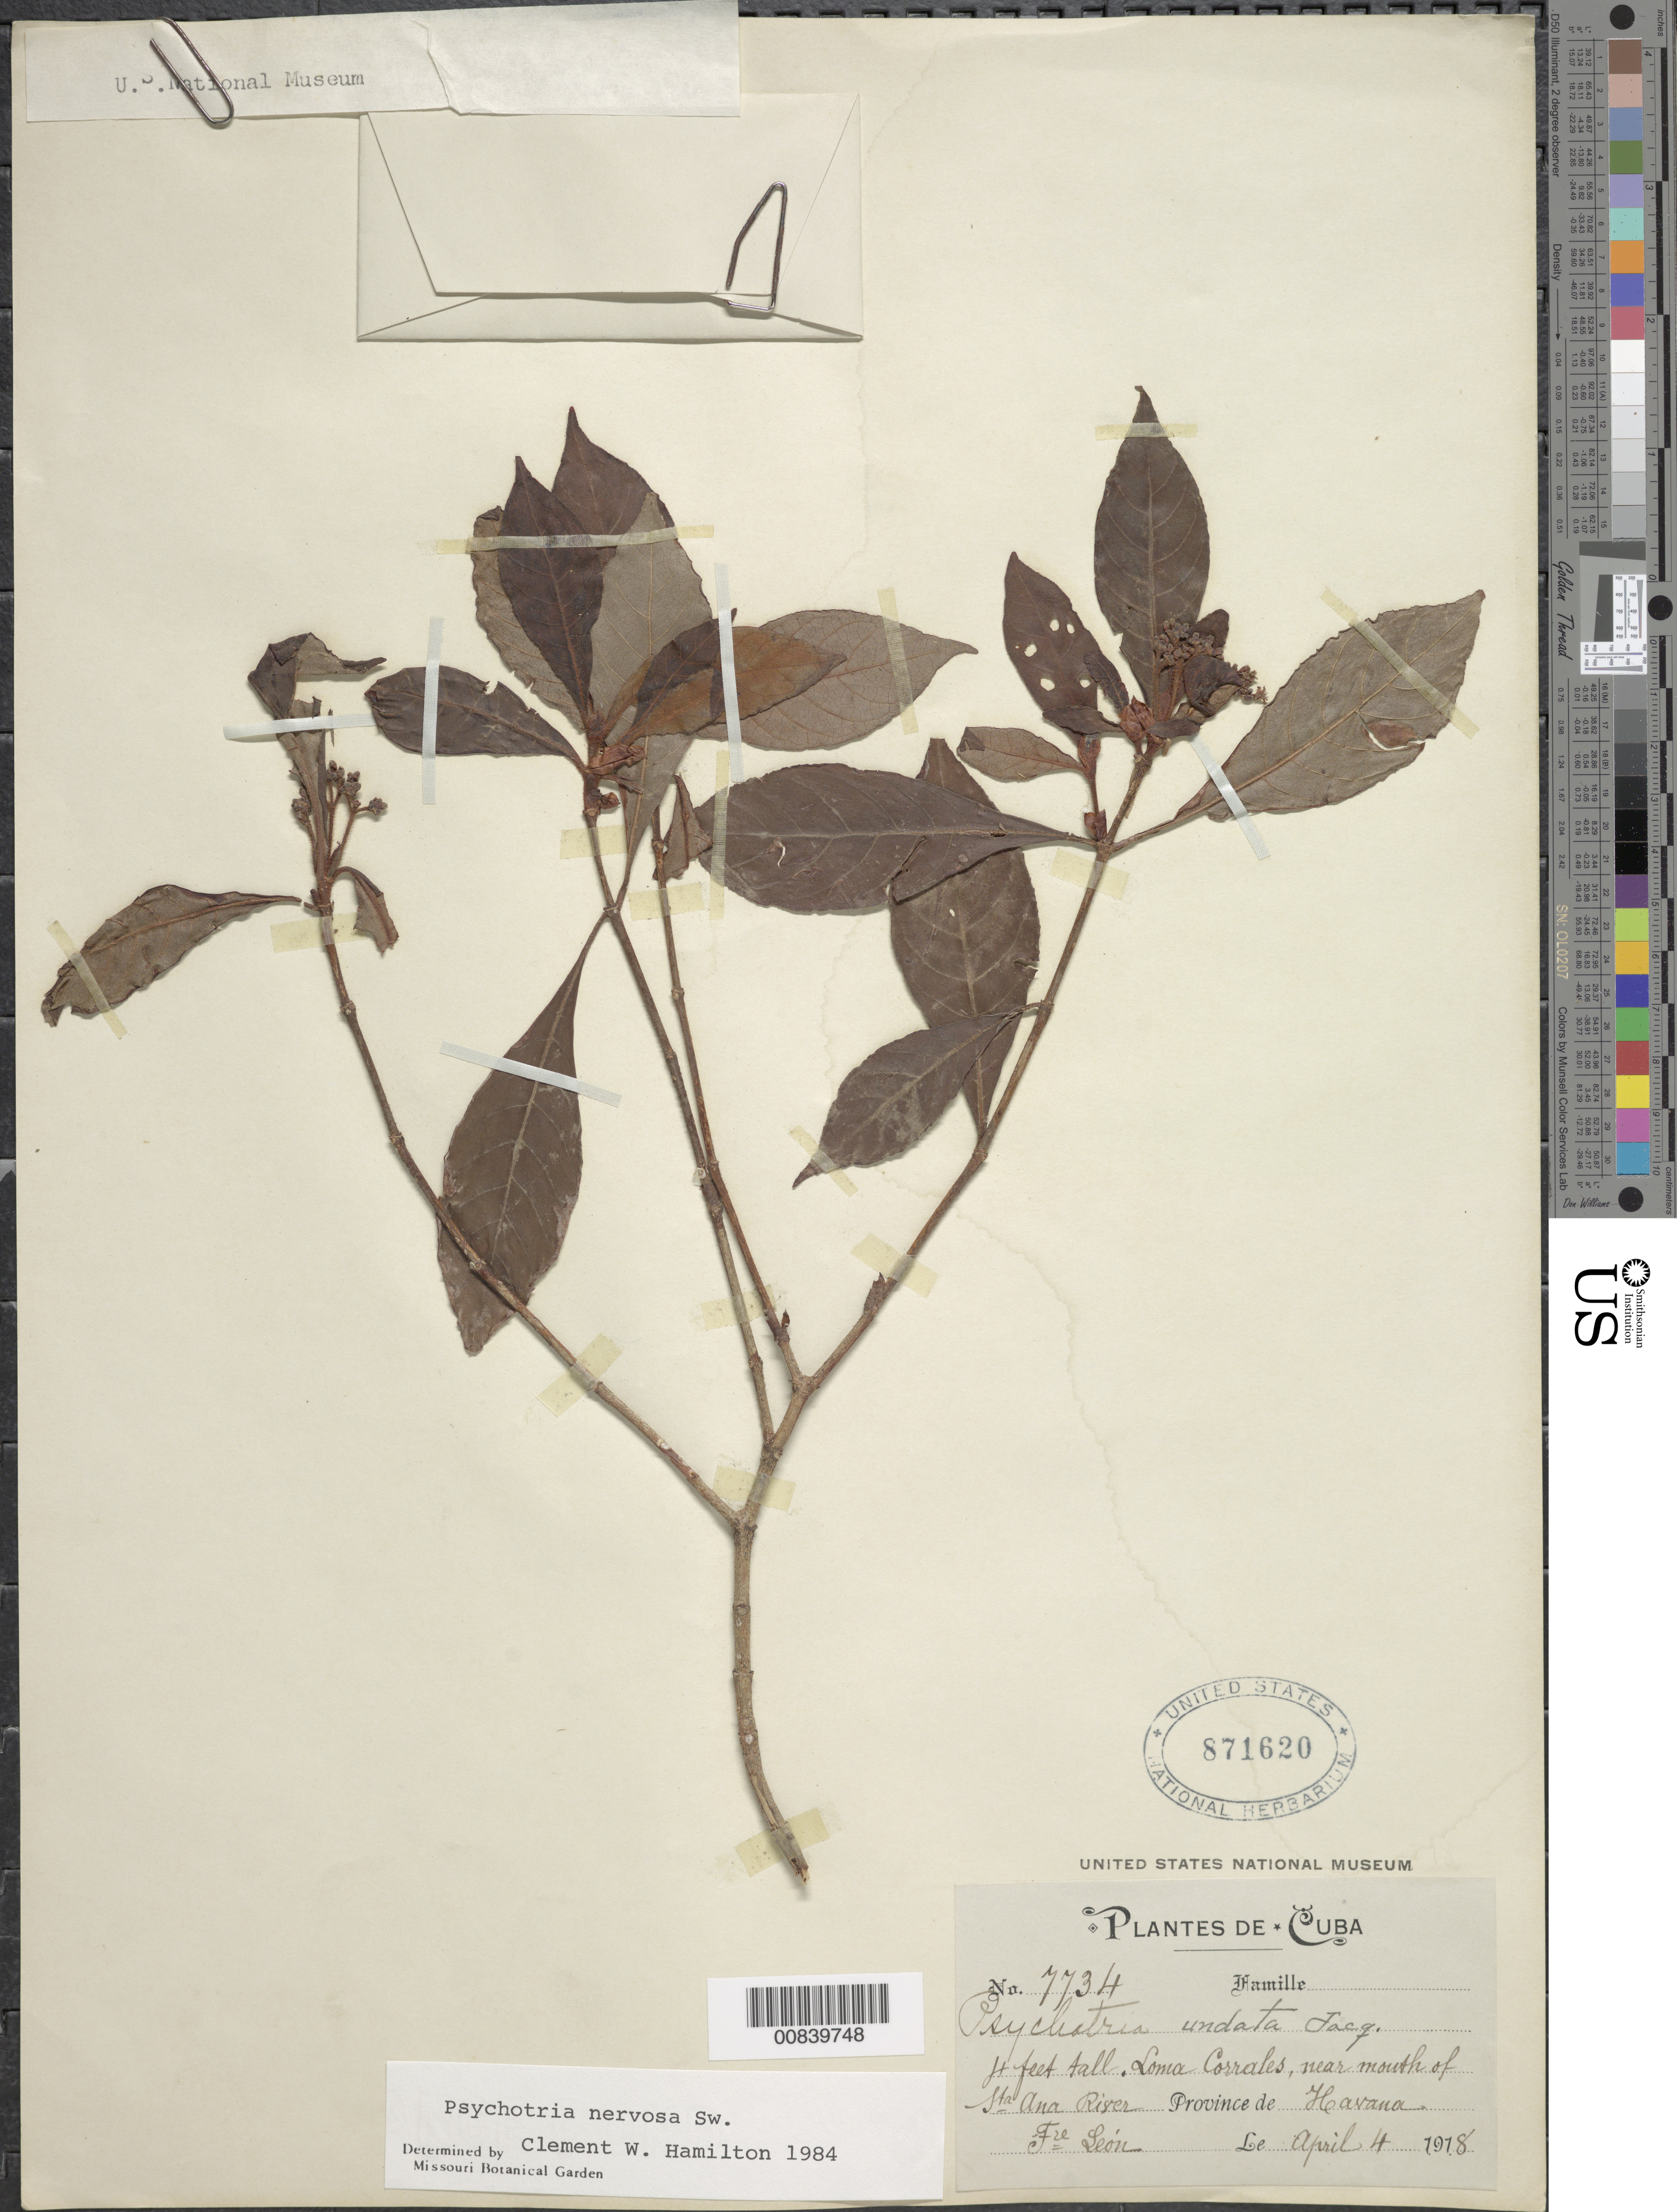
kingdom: Plantae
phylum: Tracheophyta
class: Magnoliopsida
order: Gentianales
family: Rubiaceae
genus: Psychotria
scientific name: Psychotria nervosa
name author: Sw.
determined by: Hamilton, C. W.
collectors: Bro. León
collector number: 7734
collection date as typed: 04 Apr 1918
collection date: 1918-04-04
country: Cuba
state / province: La Habana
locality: Loma Corrales, near mouth of Sta. Ana River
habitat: Near river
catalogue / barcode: US 871620